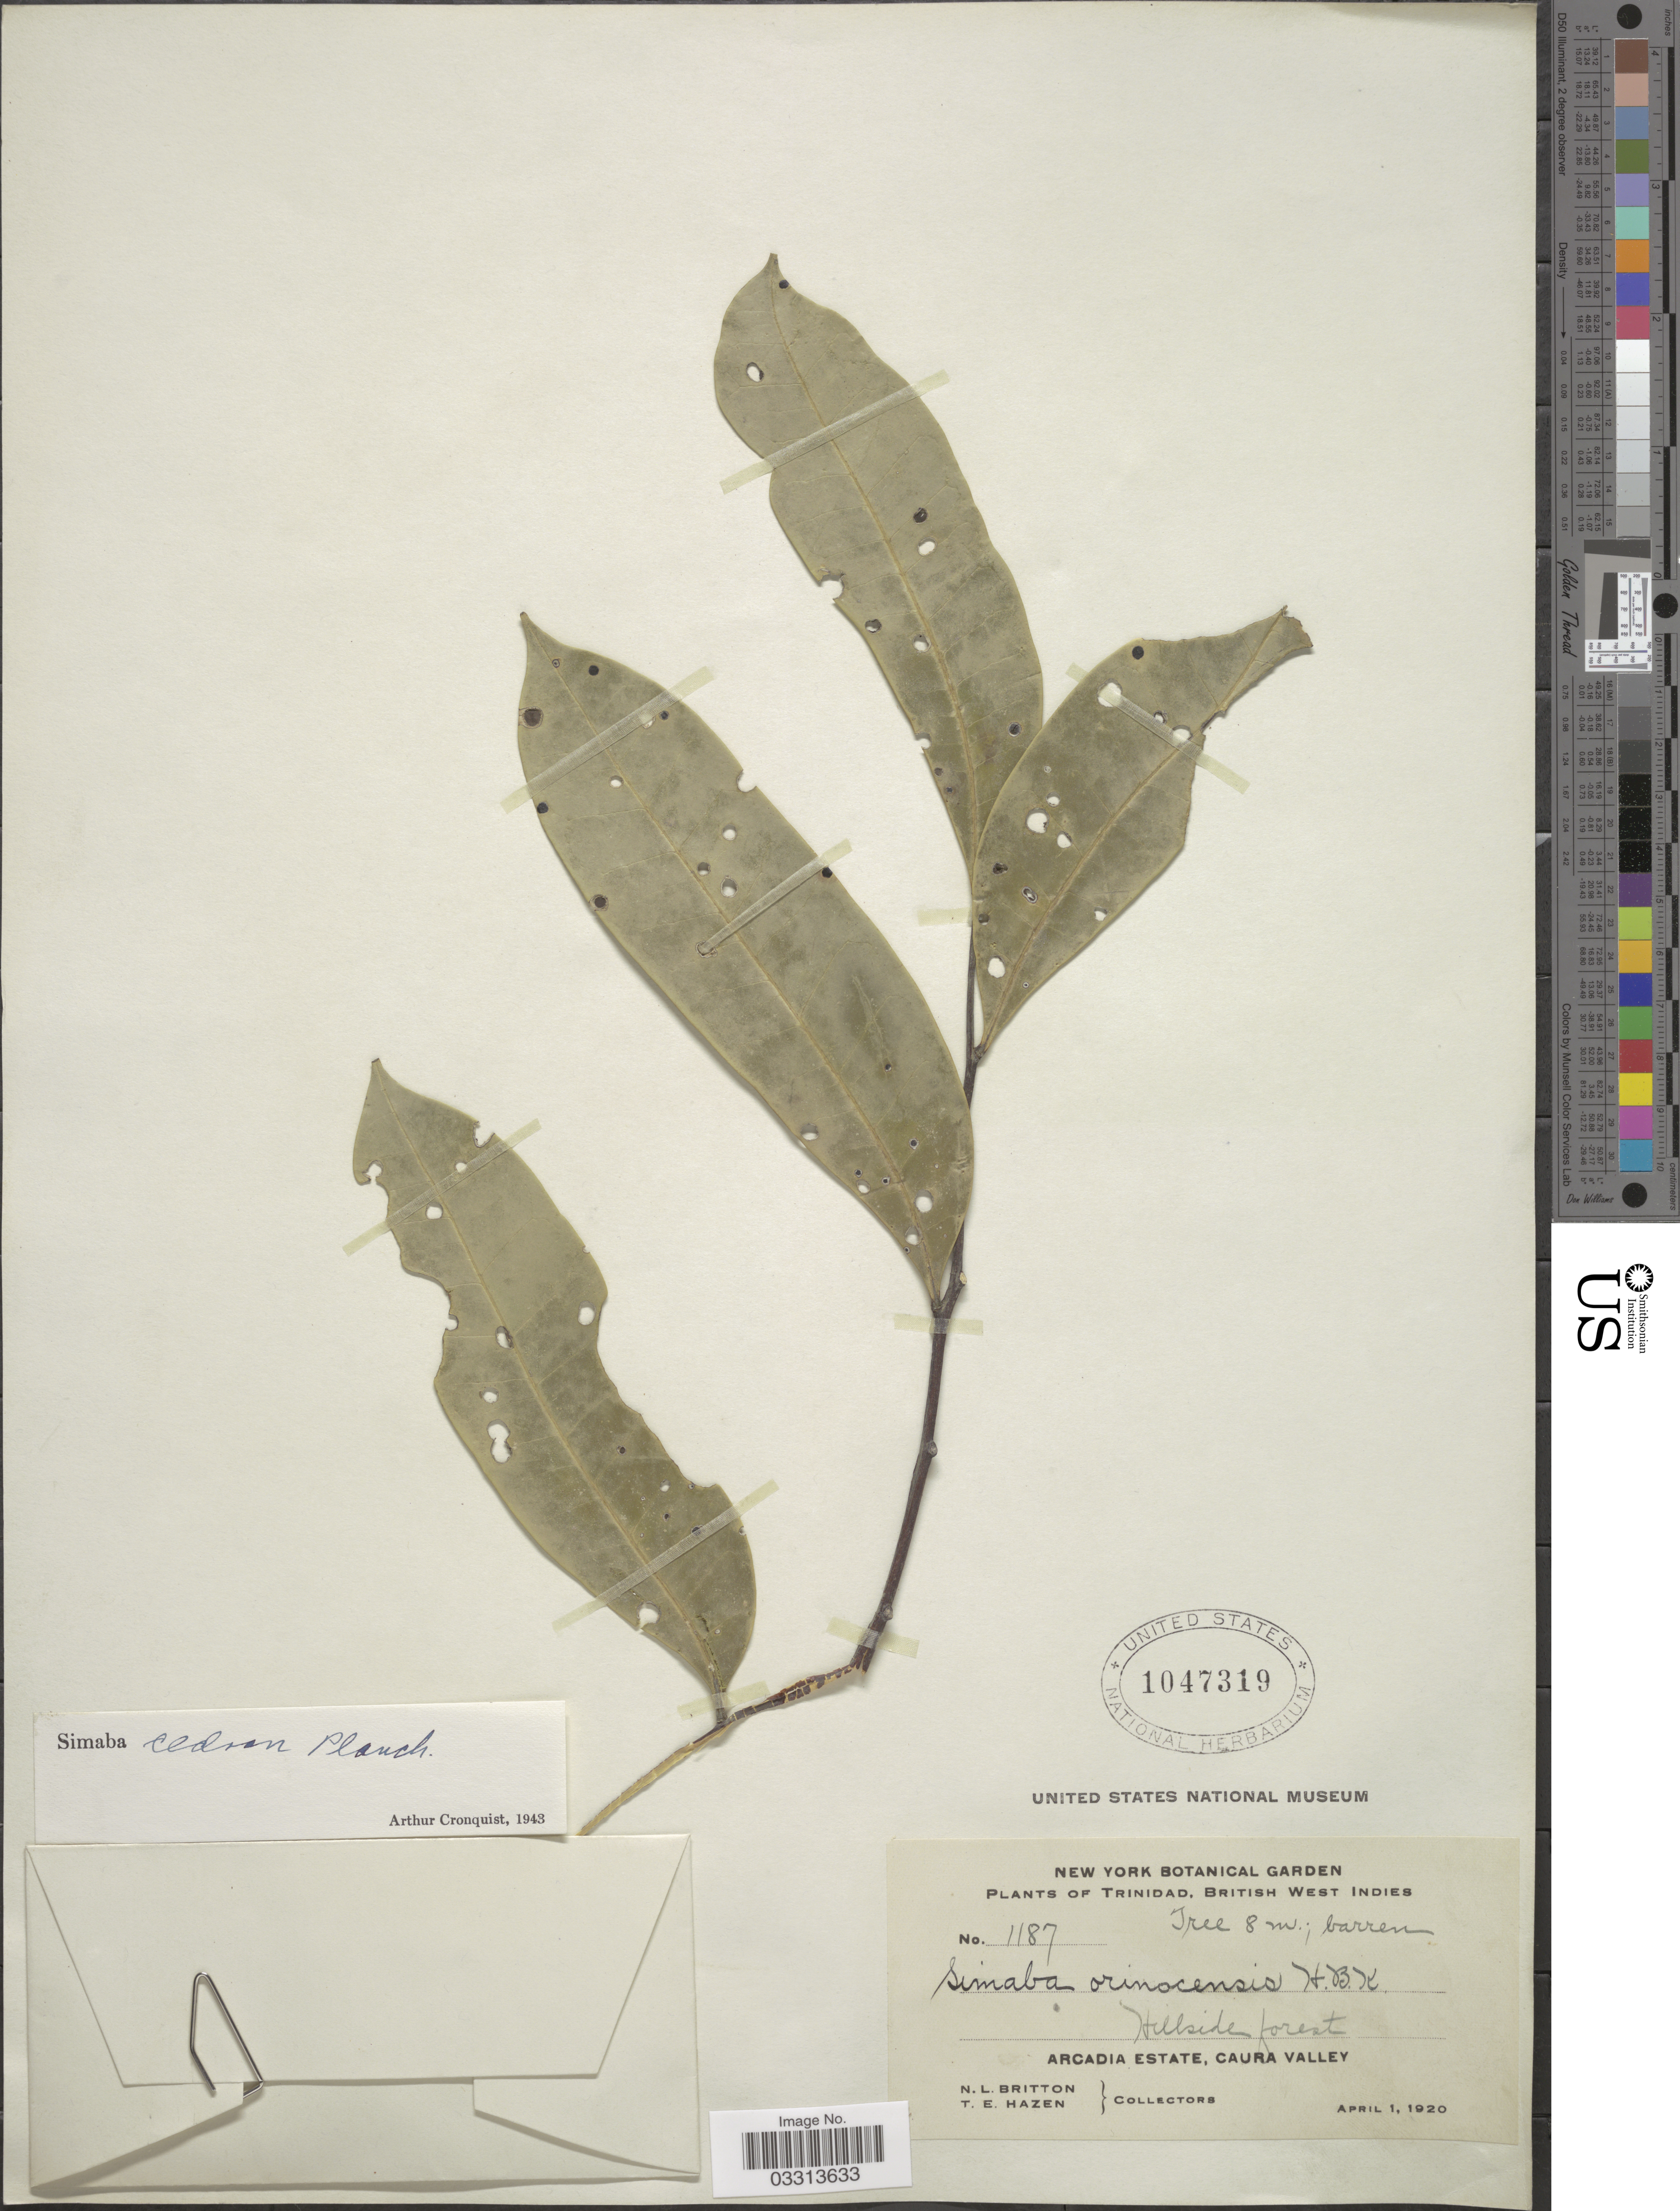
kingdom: Plantae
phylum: Tracheophyta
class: Magnoliopsida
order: Sapindales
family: Simaroubaceae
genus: Homalolepis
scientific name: Homalolepis cedron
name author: (Planch.) Devecchi & Pirani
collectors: N. Britton & T. E. Hazen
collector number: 1187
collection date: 1920-04-01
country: Trinidad and Tobago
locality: Trinidad, British West Indies, Arcadia Estate, Caura Valley.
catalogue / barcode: US 1047319